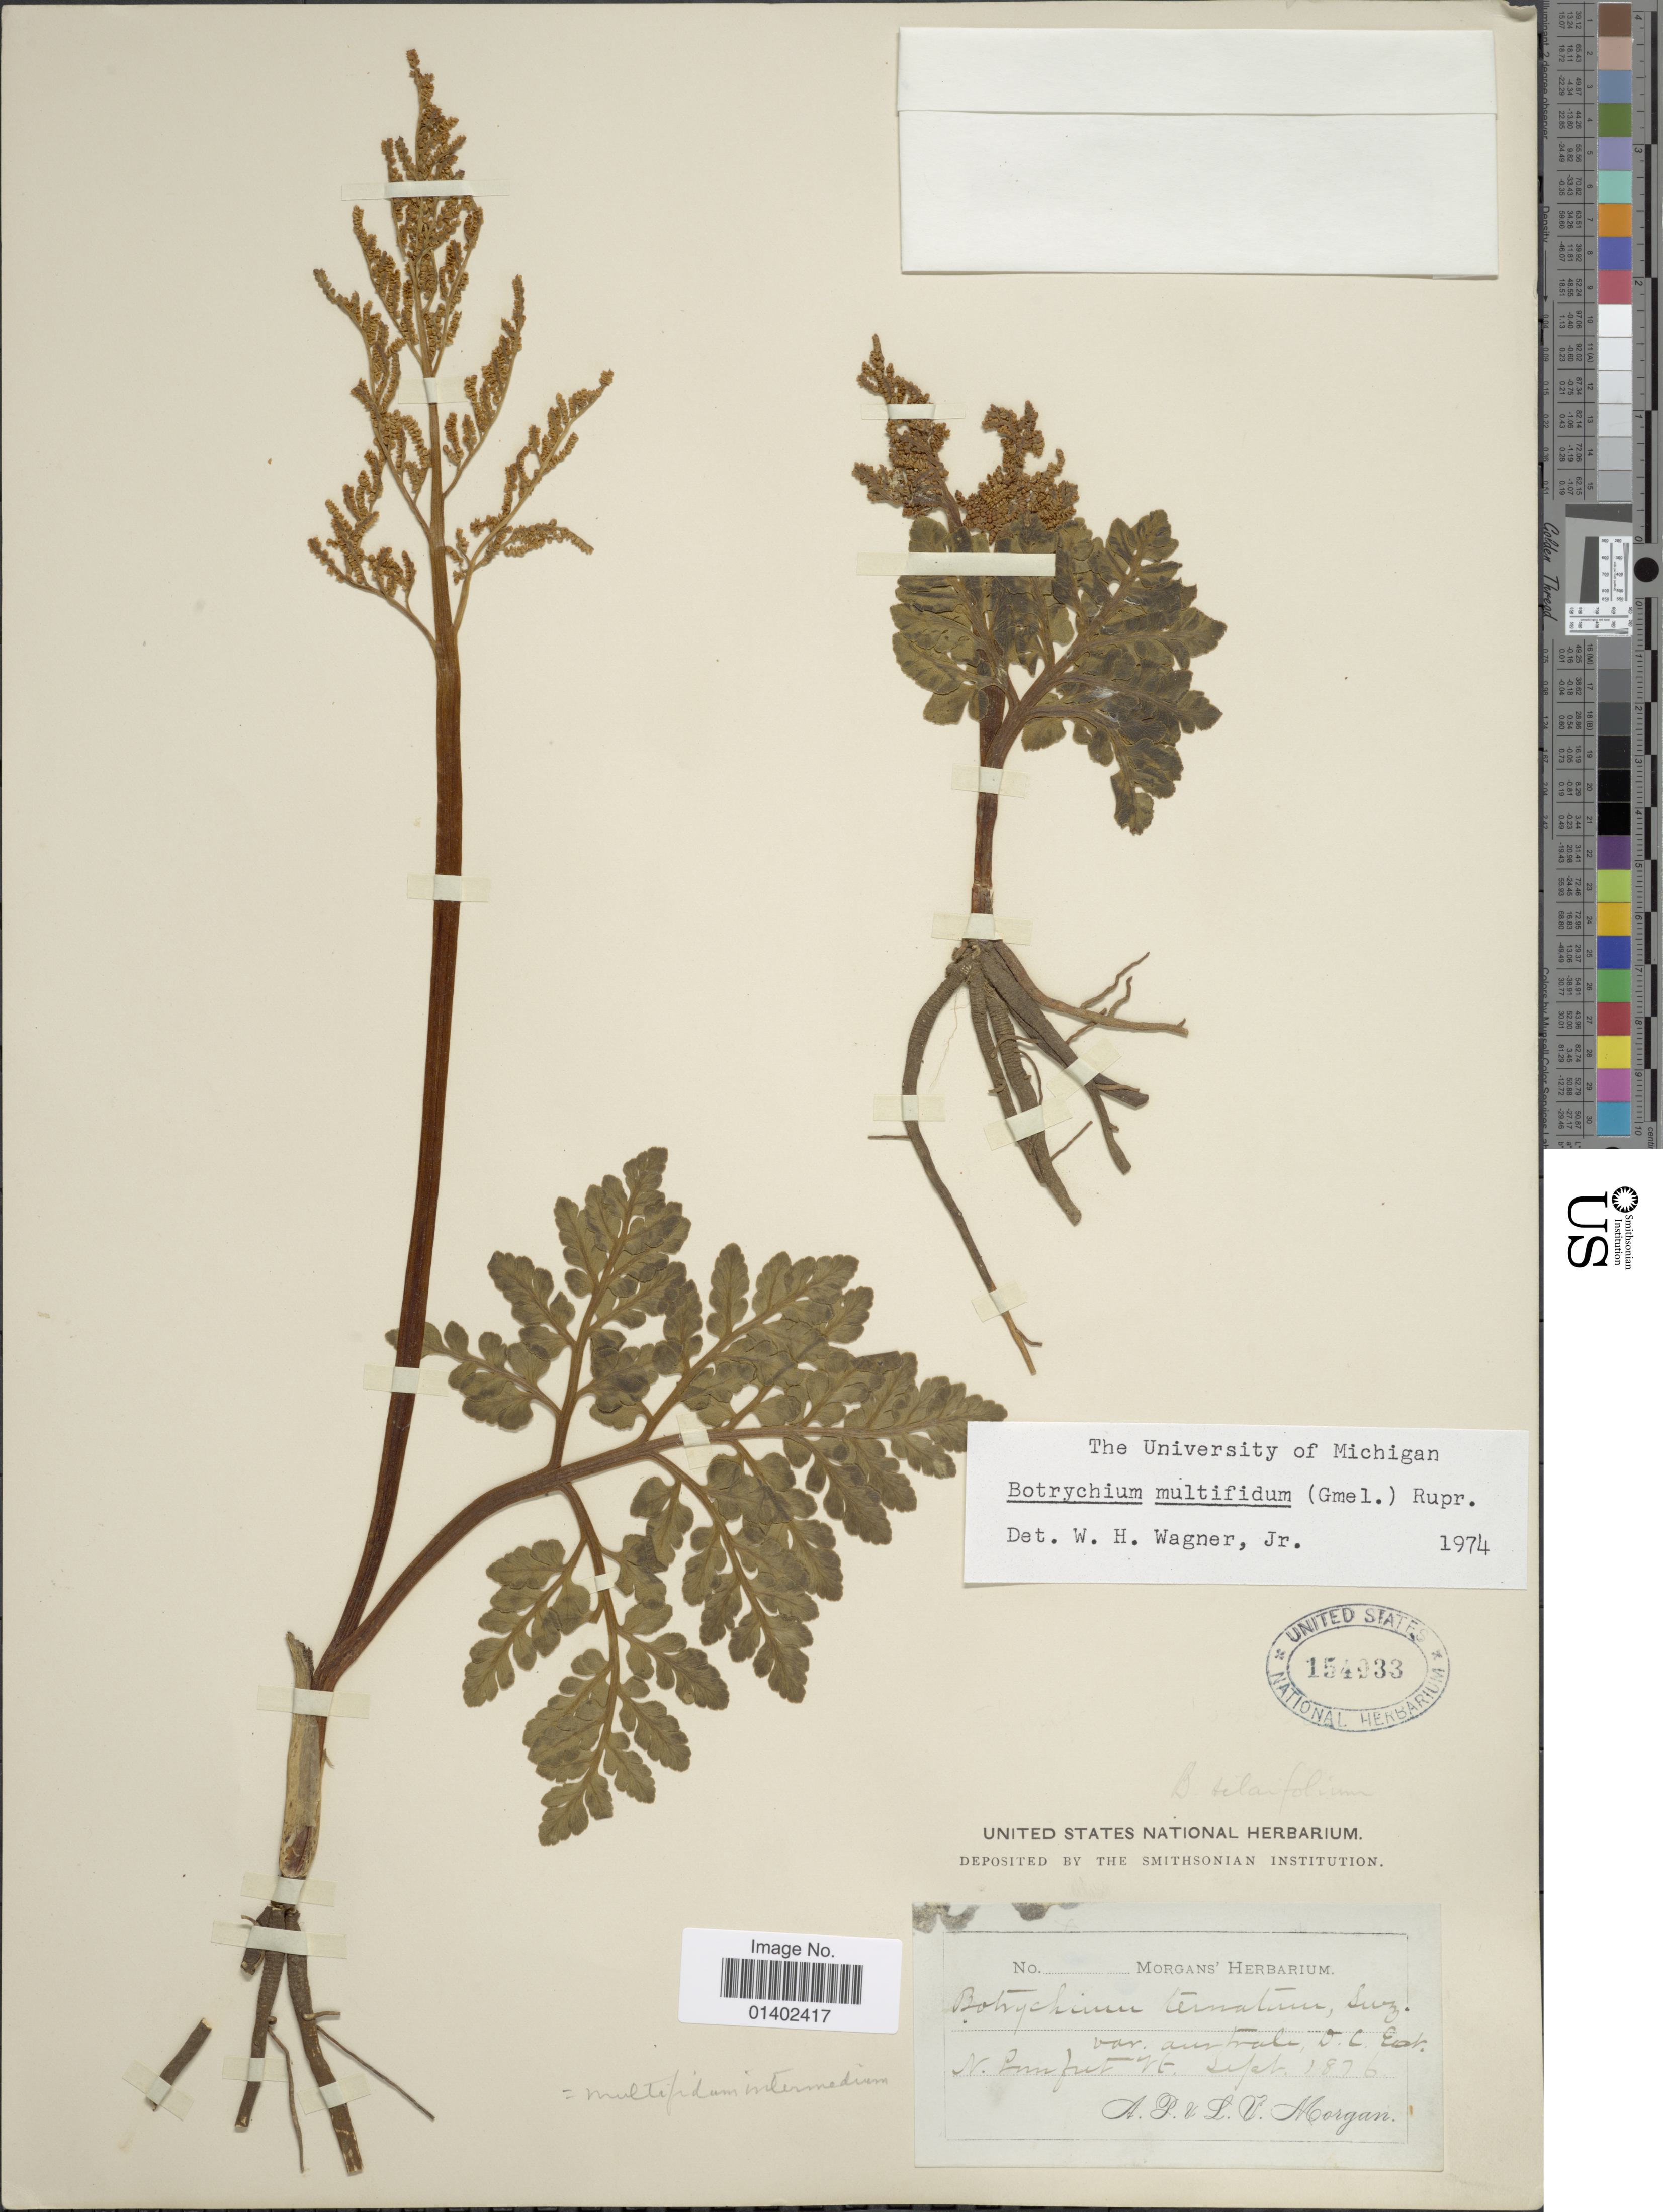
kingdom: Plantae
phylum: Tracheophyta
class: Polypodiopsida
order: Ophioglossales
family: Ophioglossaceae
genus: Botrychium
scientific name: Botrychium multifidum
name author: (J.F. Gmel.) Rupr.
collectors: A. Morgan & L. Morgan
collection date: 1876-09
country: United States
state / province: Vermont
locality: N Pomfret Vt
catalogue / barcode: US 154933